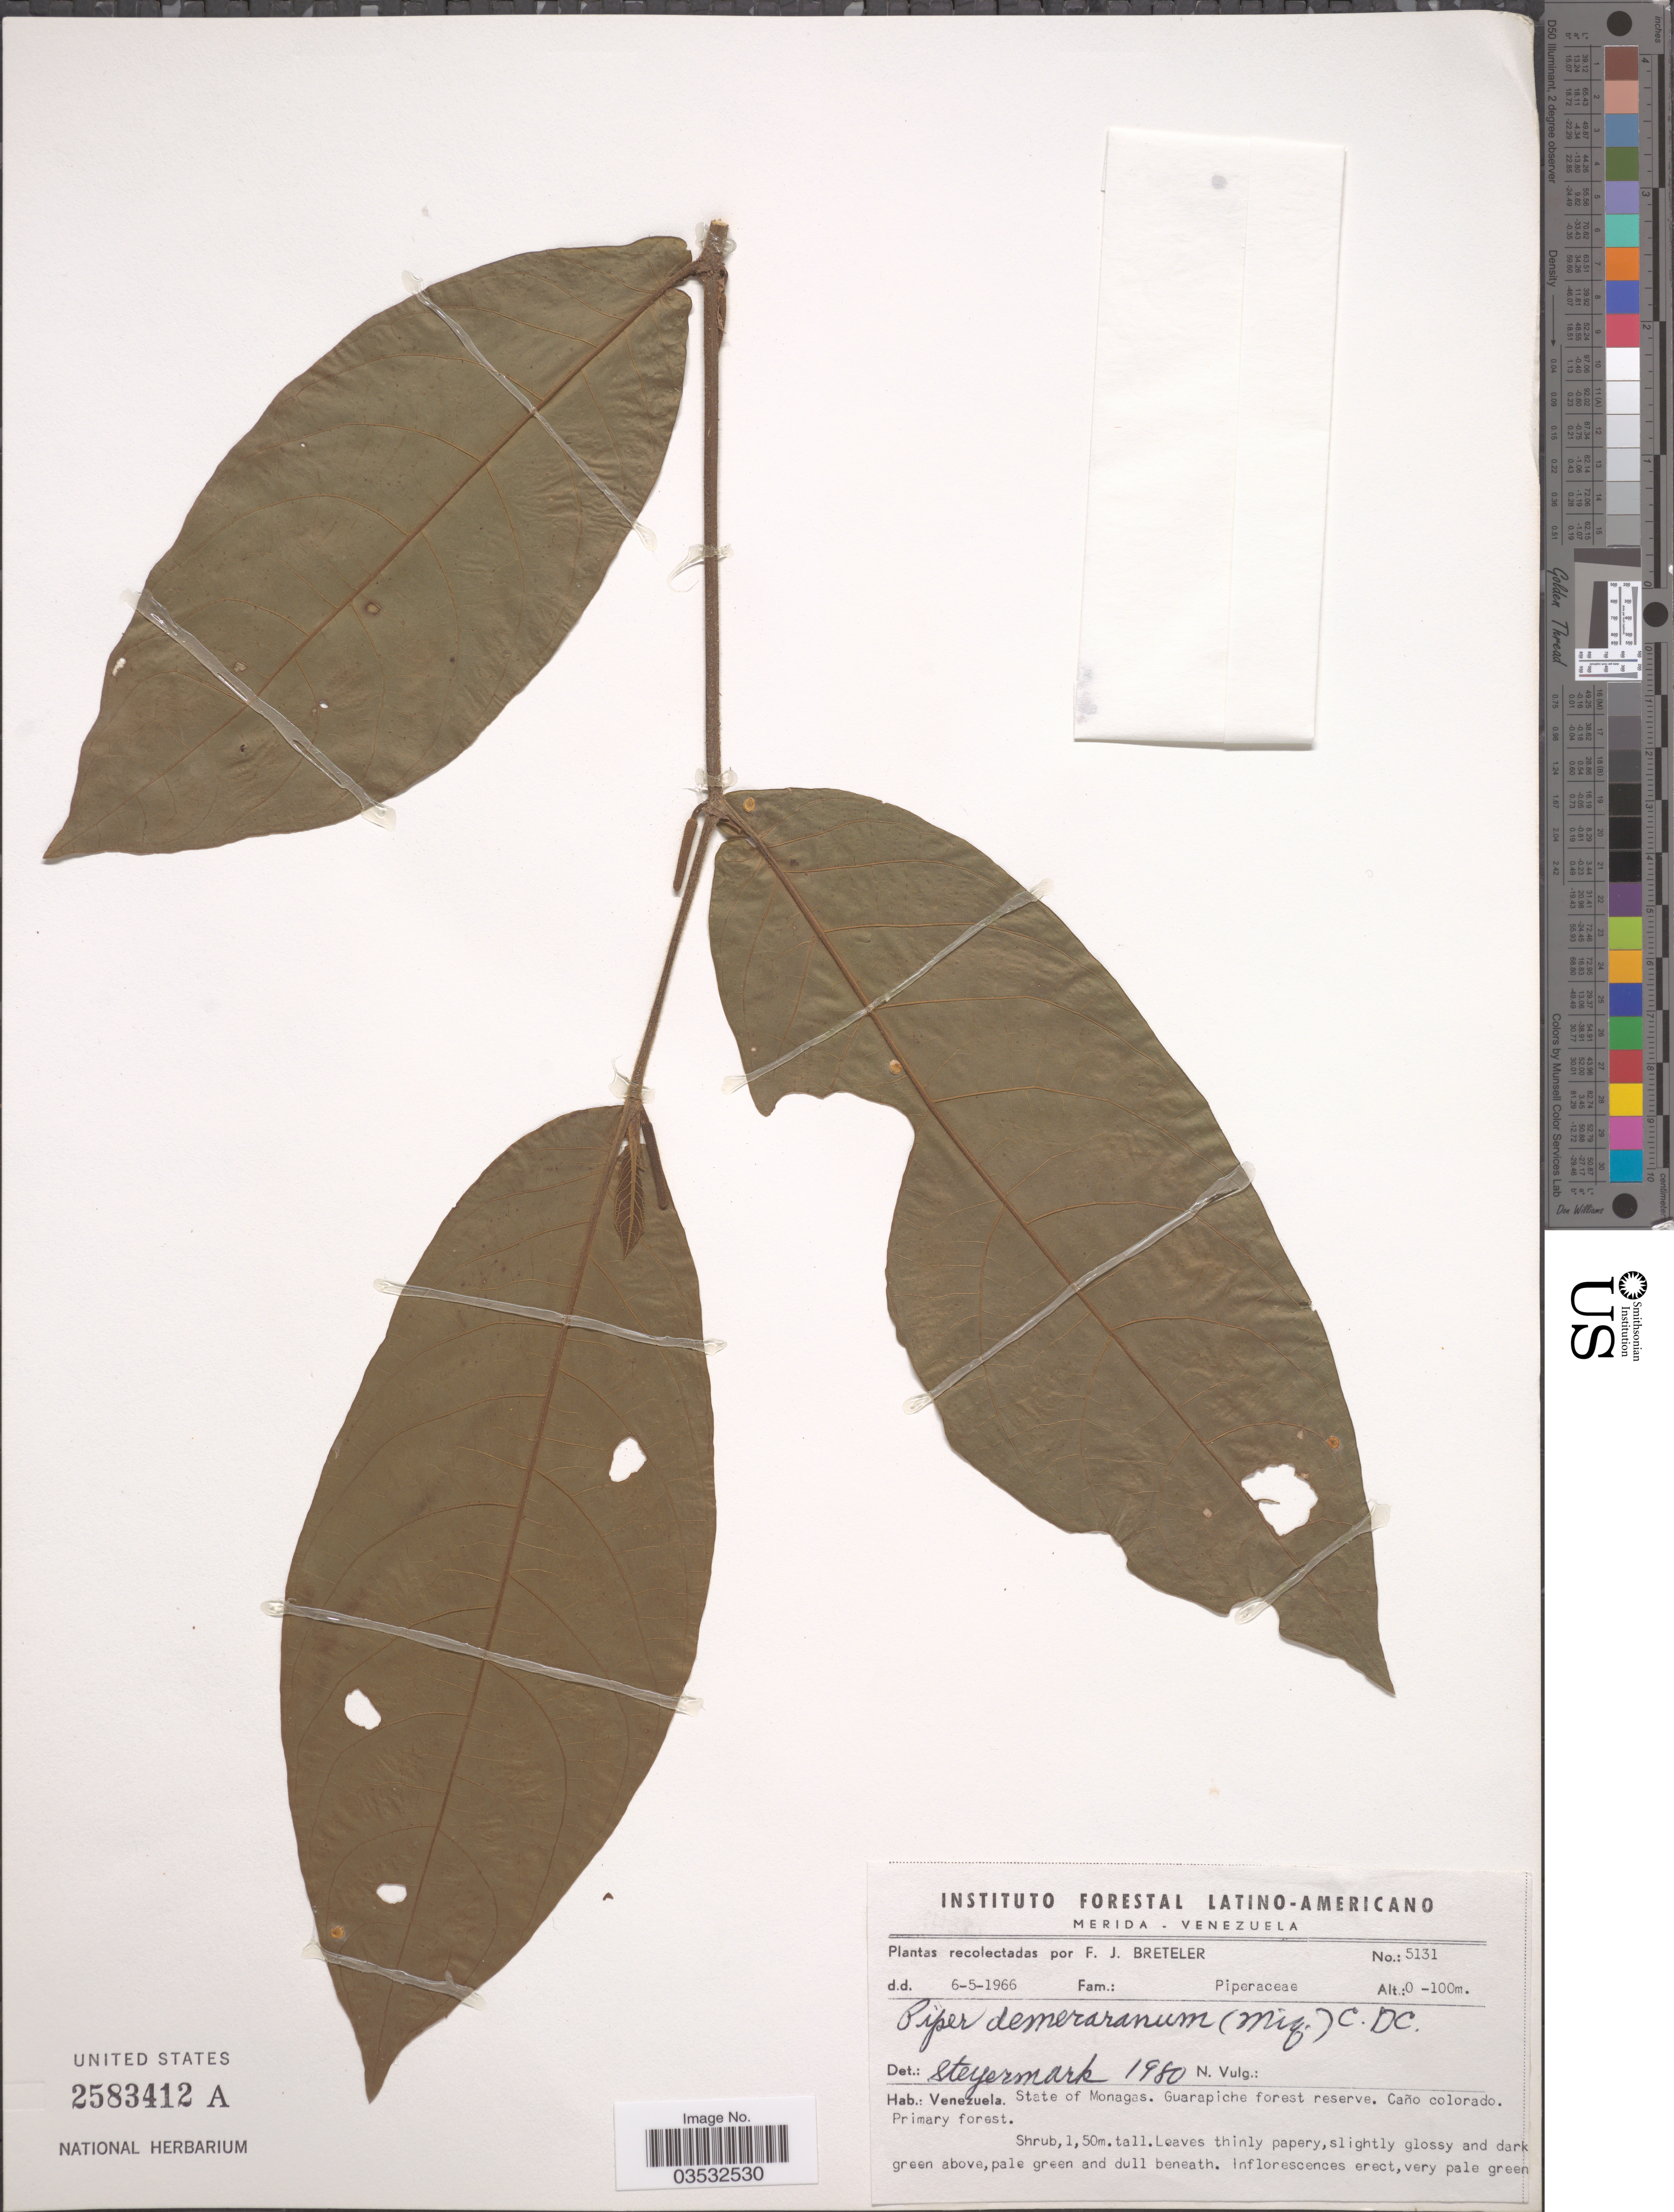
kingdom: Plantae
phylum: Tracheophyta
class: Magnoliopsida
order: Piperales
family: Piperaceae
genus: Piper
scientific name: Piper demeraranum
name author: (Miq.) C. DC.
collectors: F. J. Breteler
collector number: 5131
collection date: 1966-05-06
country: Venezuela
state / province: Monagas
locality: Guarapiche forest reserve. Caño colorado. Primary forest.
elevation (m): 0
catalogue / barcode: US 2583412A